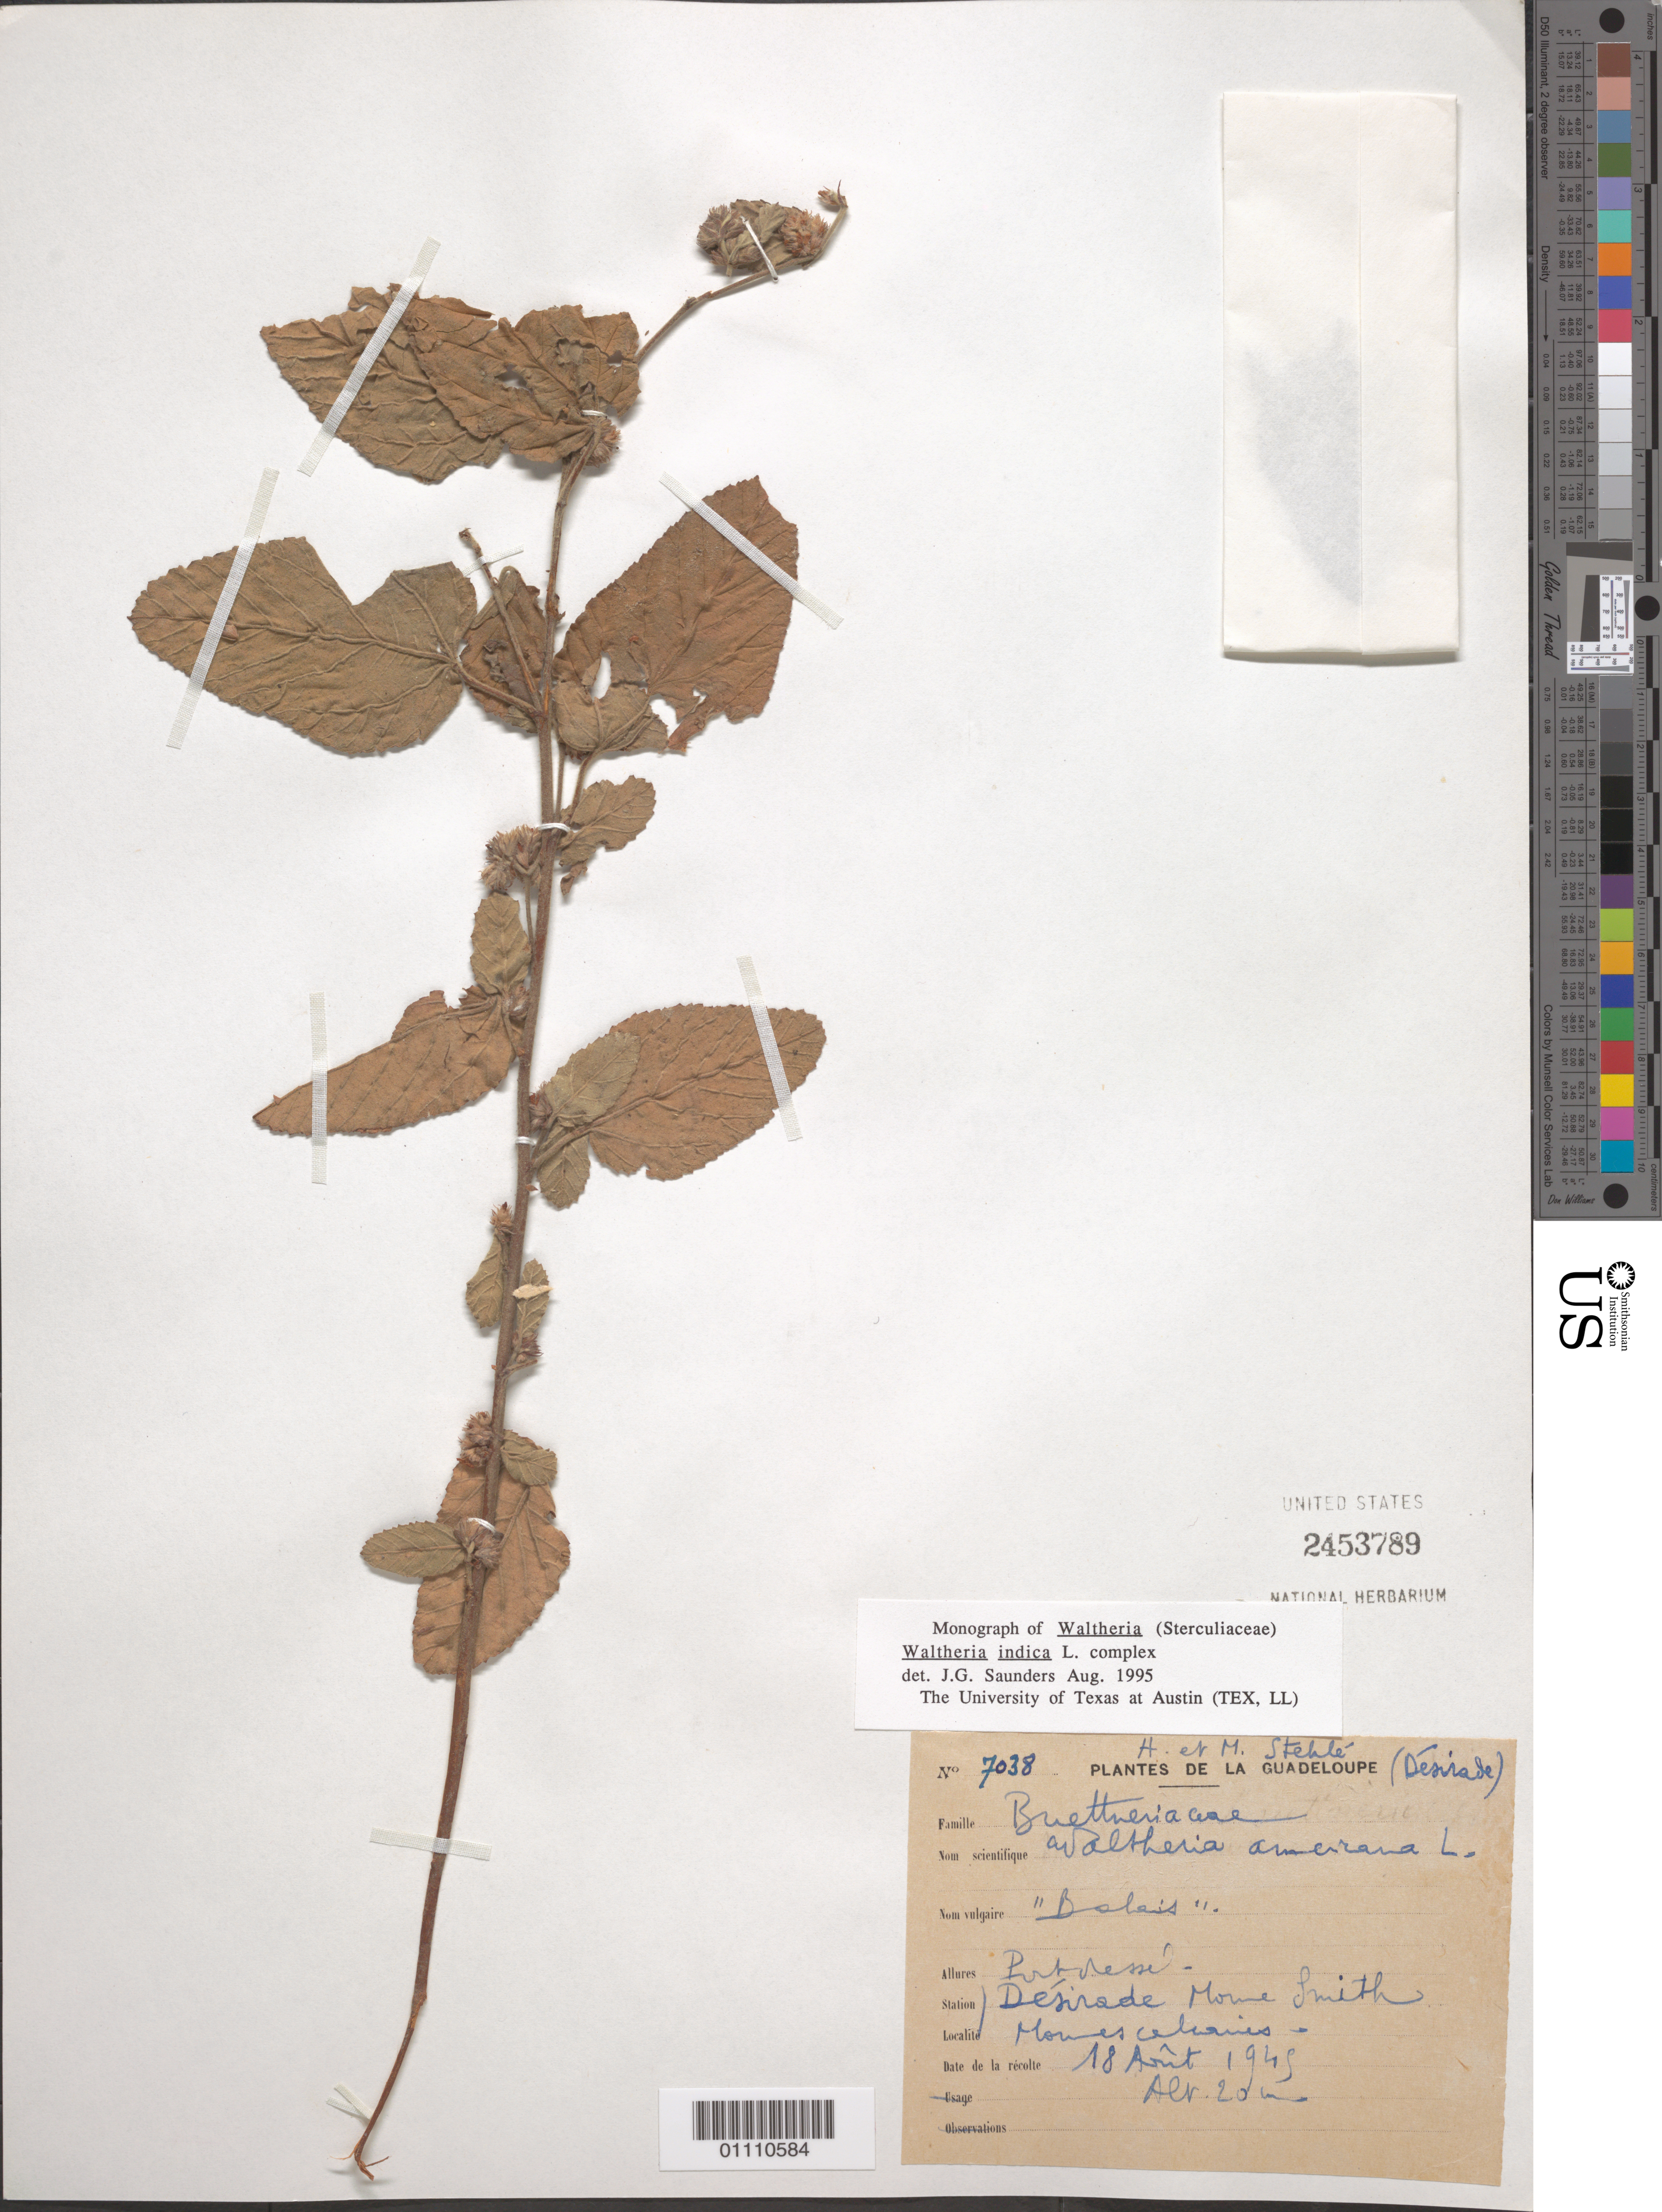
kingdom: Plantae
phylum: Tracheophyta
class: Magnoliopsida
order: Malvales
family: Malvaceae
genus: Waltheria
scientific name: Waltheria indica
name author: L.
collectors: H. Stehlé & M. Stehlé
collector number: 7038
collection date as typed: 18 Aug 1945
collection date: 1945-08-18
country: Guadeloupe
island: La Désirade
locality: (hard to read) Portdesse Desirade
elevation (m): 20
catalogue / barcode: US 2453789